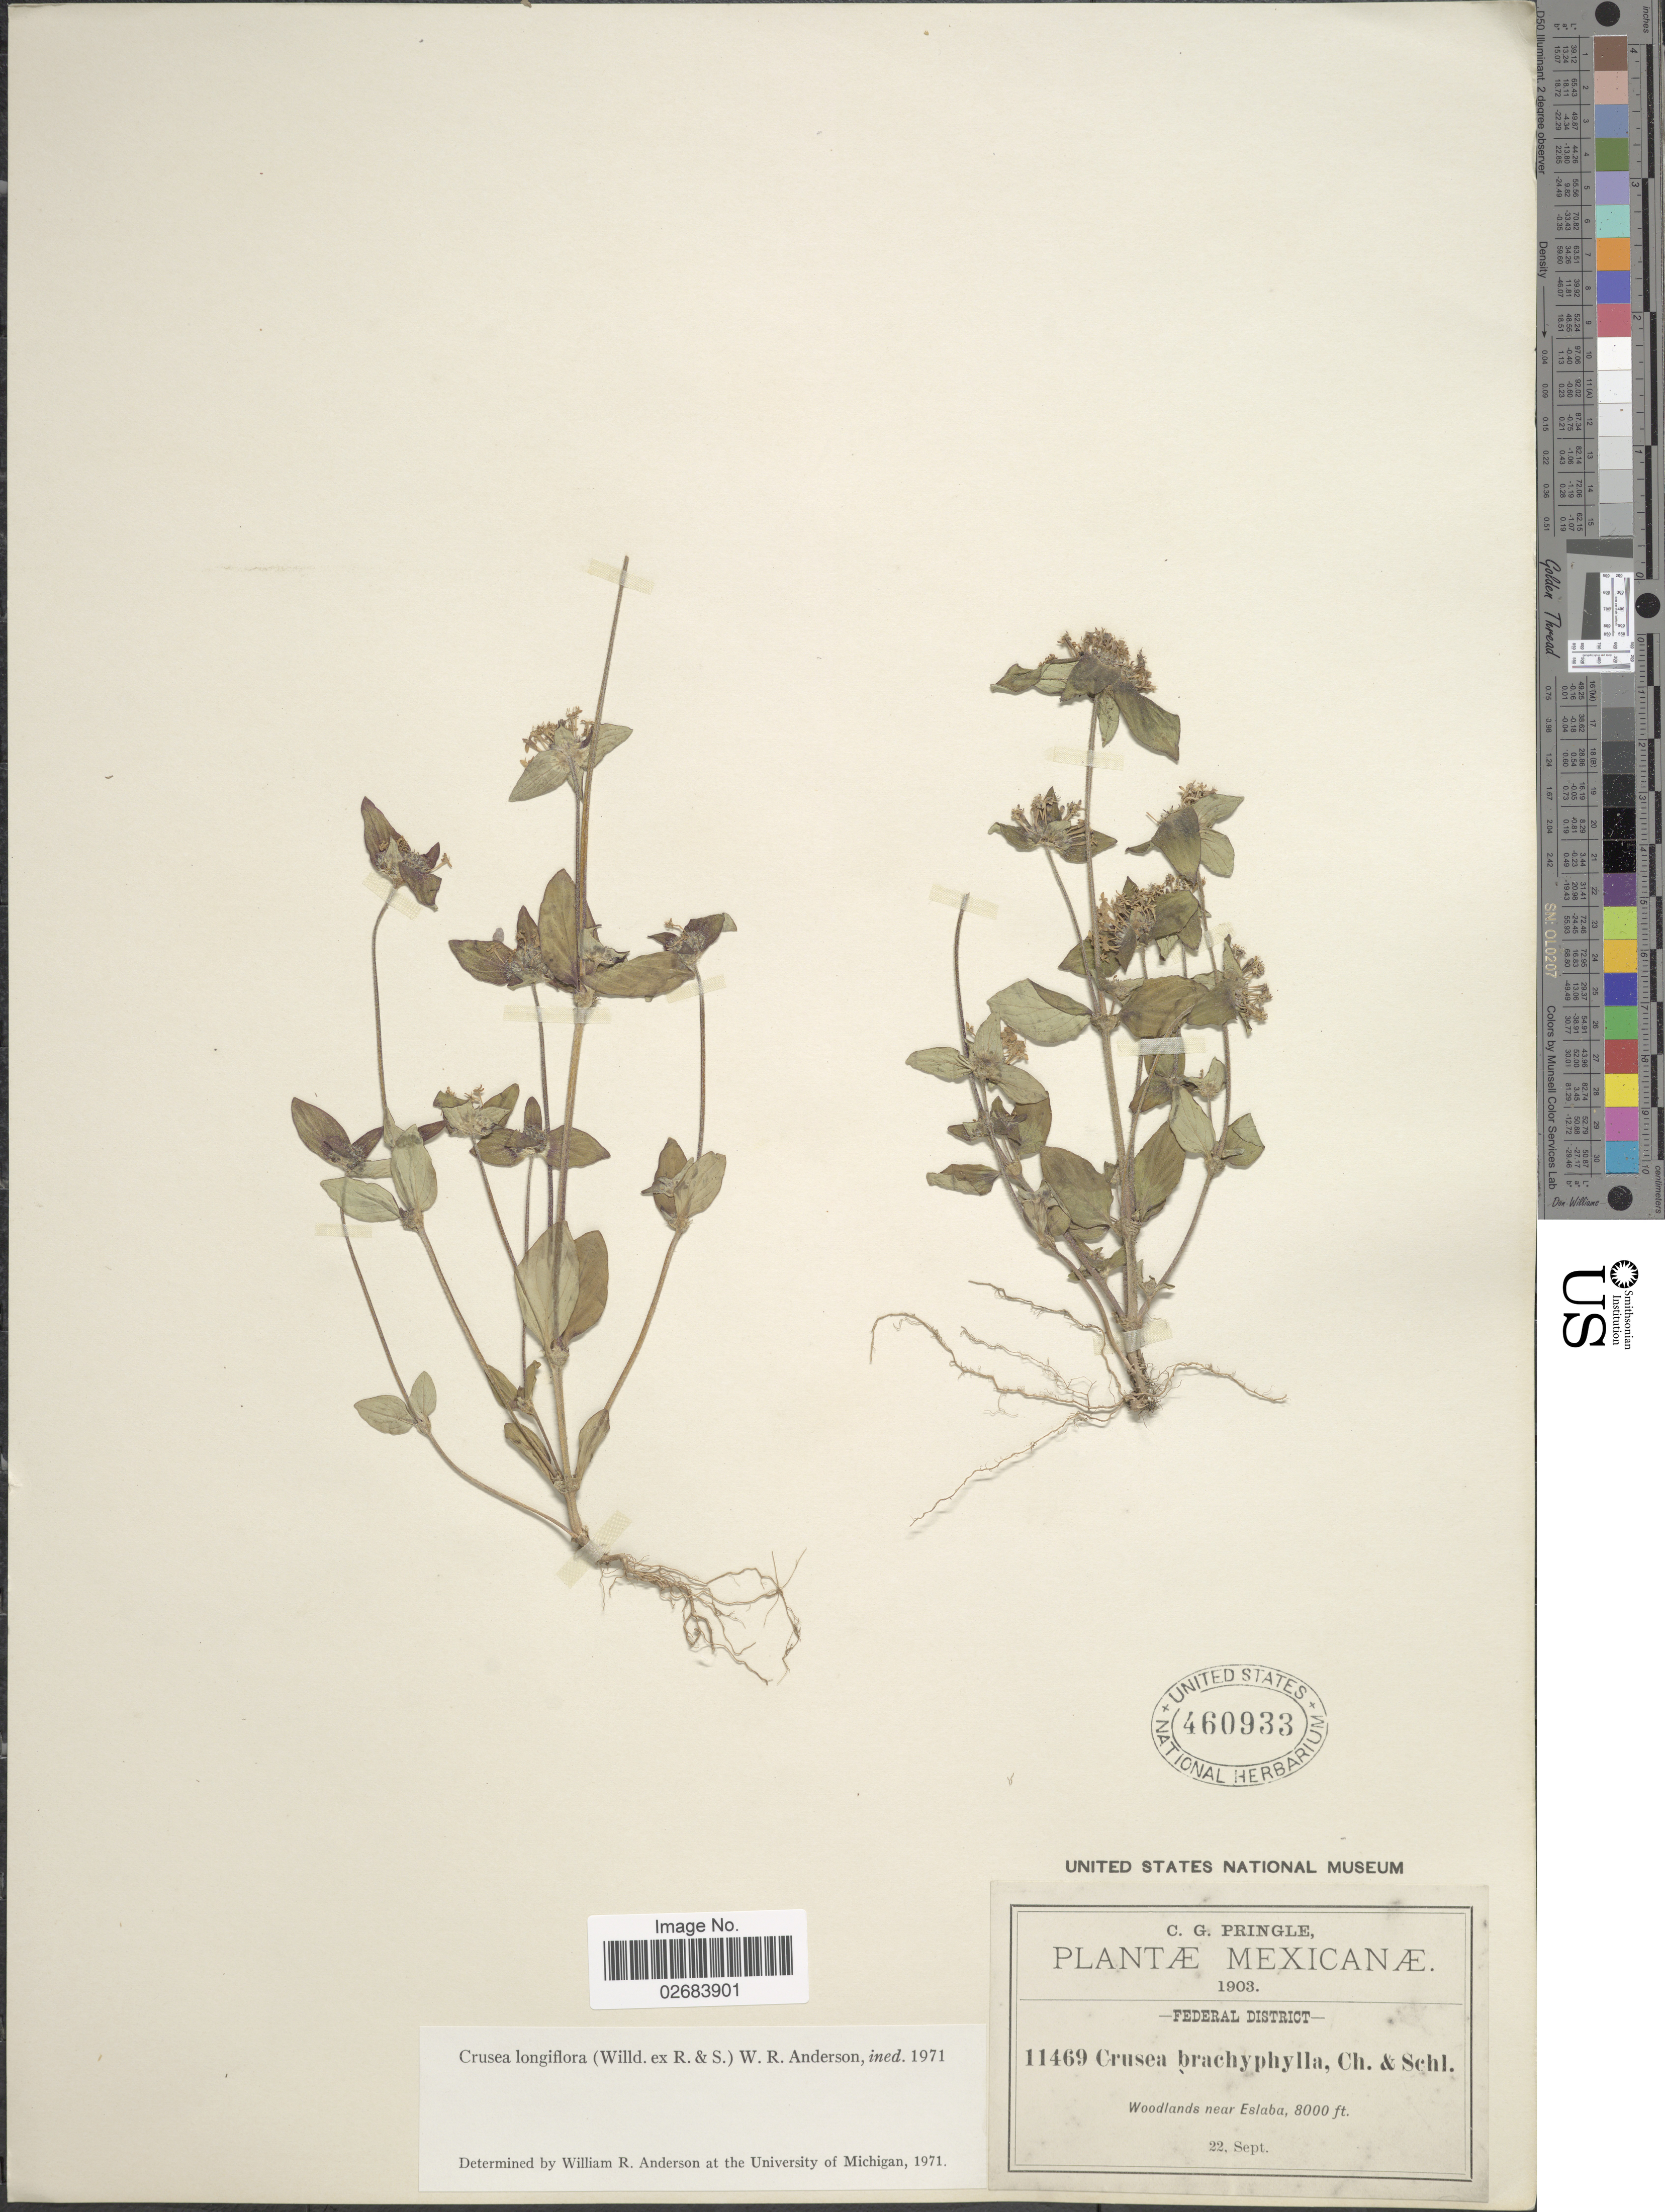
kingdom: Plantae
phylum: Tracheophyta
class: Magnoliopsida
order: Gentianales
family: Rubiaceae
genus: Crusea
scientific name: Crusea longiflora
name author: (Willd. ex Roem. & Schult.) W.R. Anderson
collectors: C. G. Pringle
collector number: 11469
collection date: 1903-09-22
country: Mexico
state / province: Distrito Federal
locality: Mexicanae, Federal District, woodlands near Eslaba.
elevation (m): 2438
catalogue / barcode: US 460933